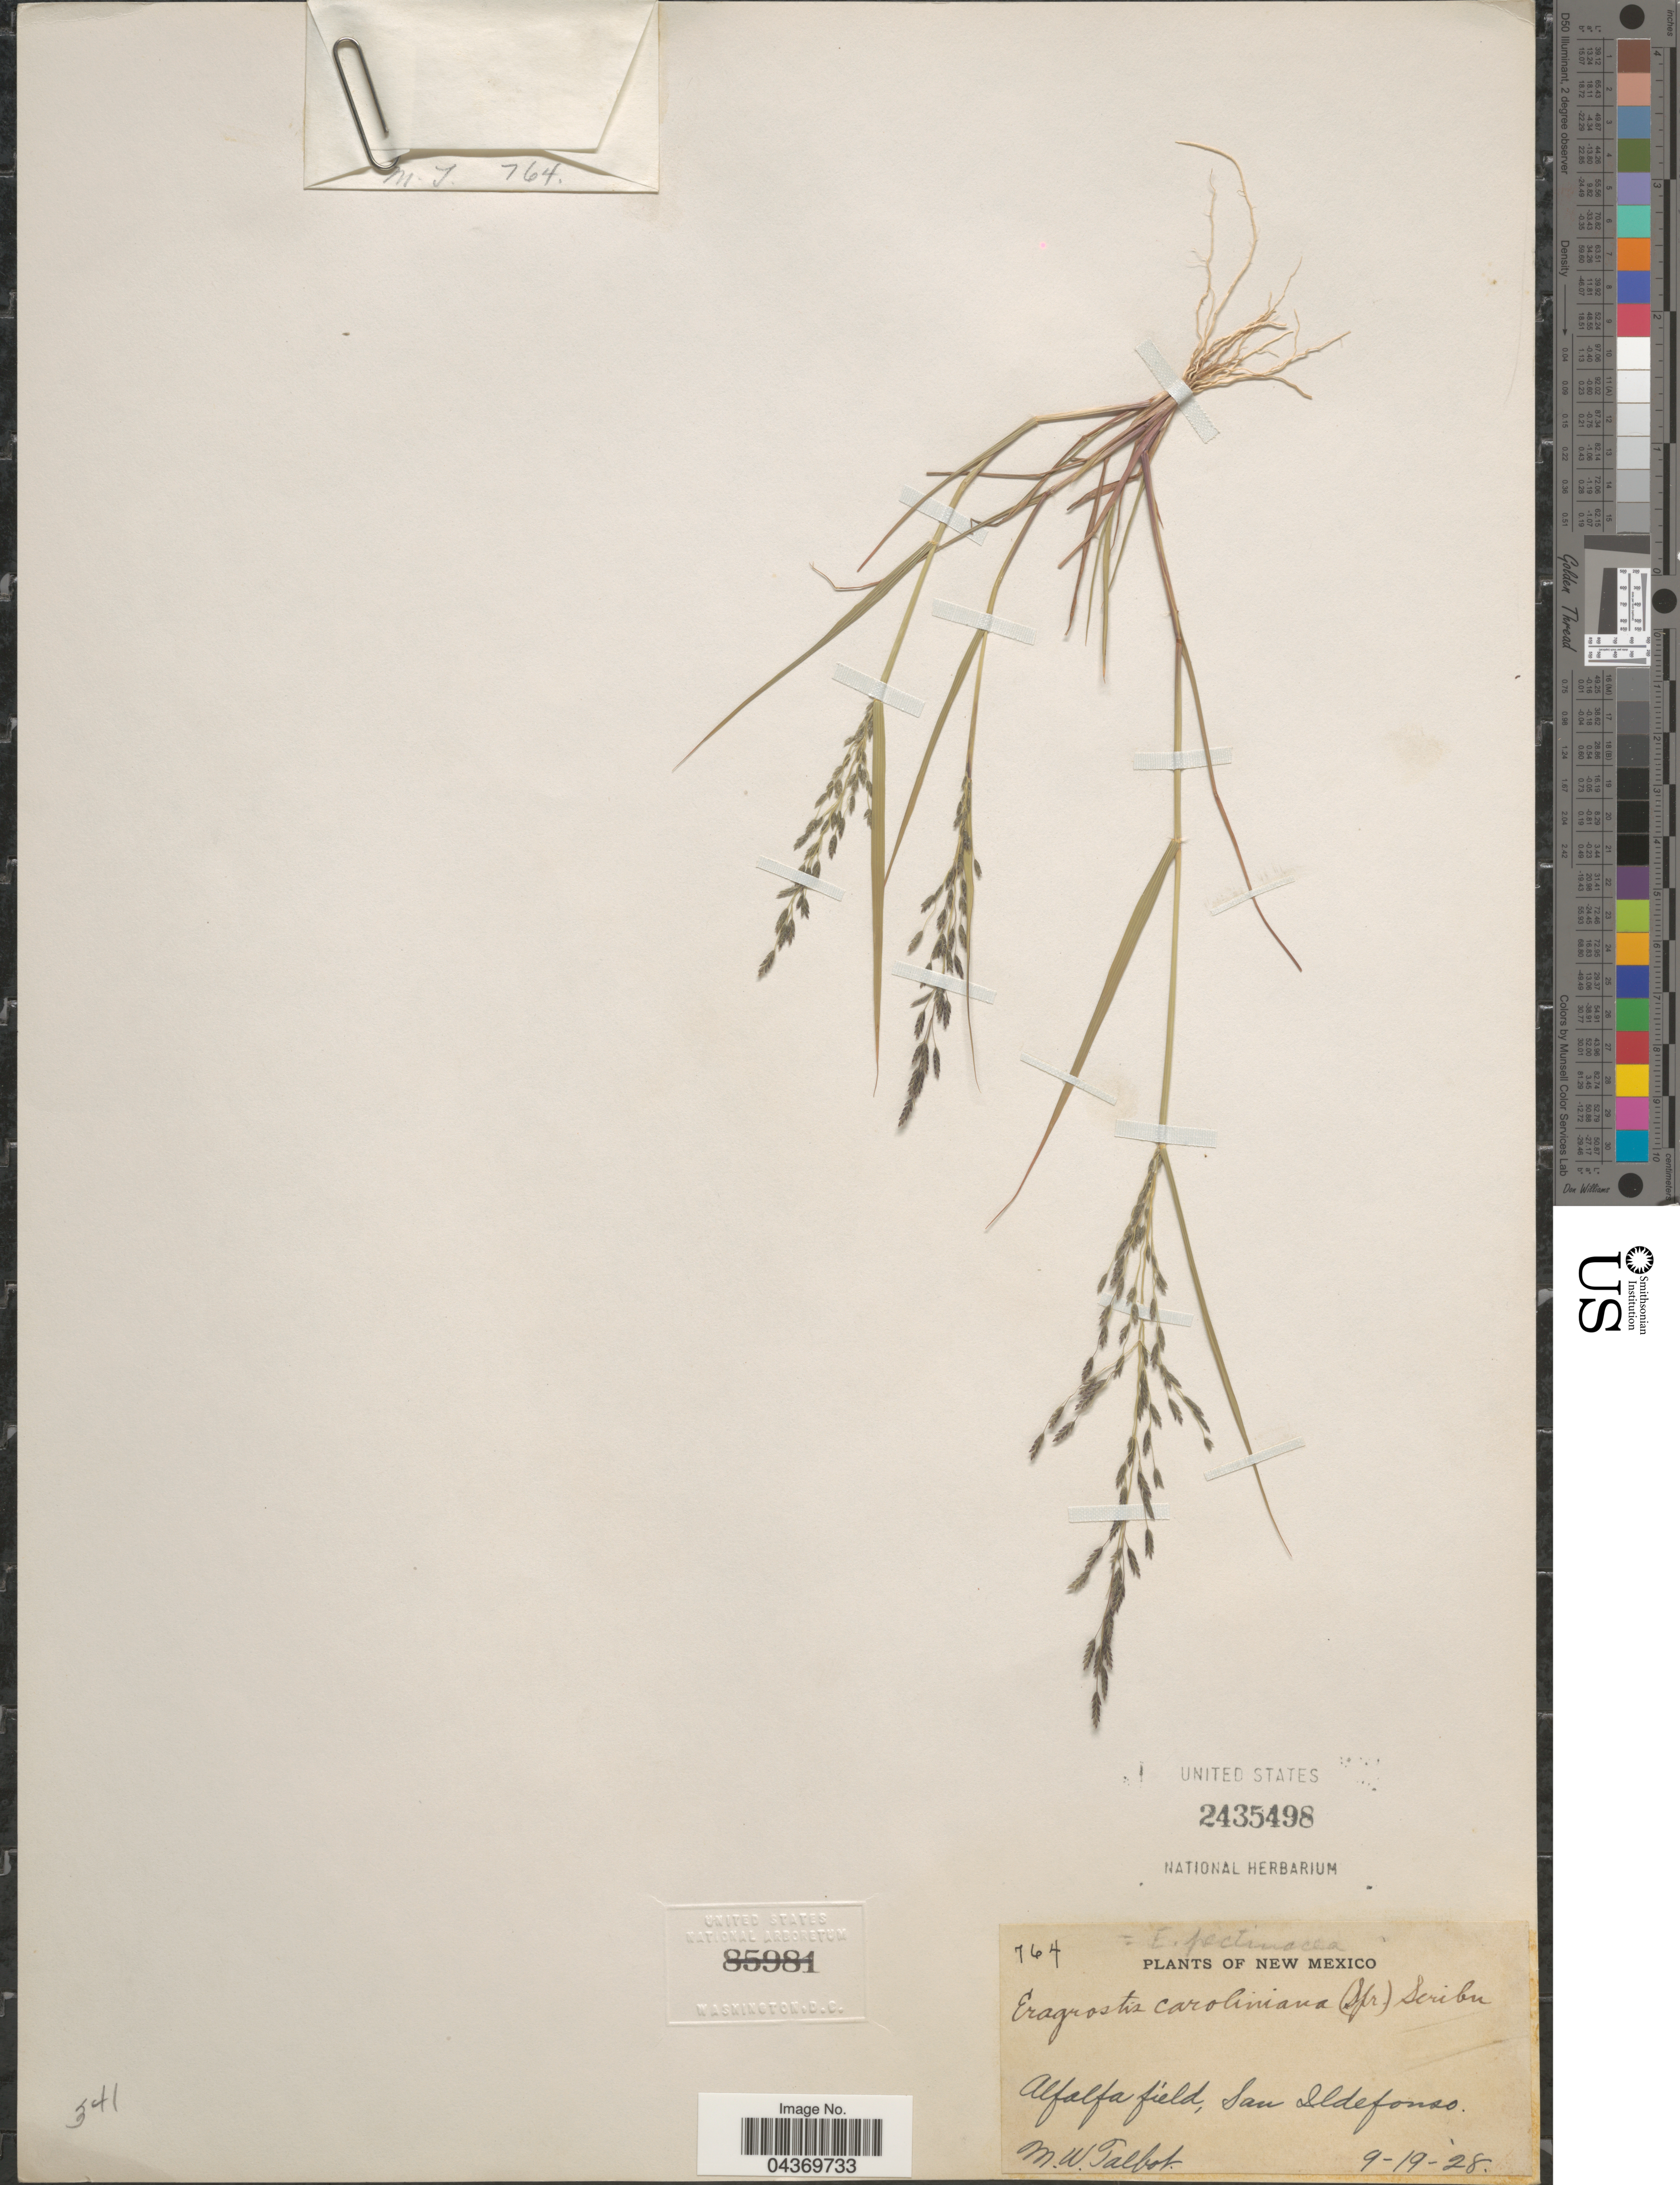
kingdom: Plantae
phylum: Tracheophyta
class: Liliopsida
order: Poales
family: Poaceae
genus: Eragrostis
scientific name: Eragrostis pectinacea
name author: (Michx.) Nees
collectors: M. Talbot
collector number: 764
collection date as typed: Transcribed d/m/y: 19/9/28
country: United States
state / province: New Mexico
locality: Alfalfa field, San Ildefonso.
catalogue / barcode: US 2435498